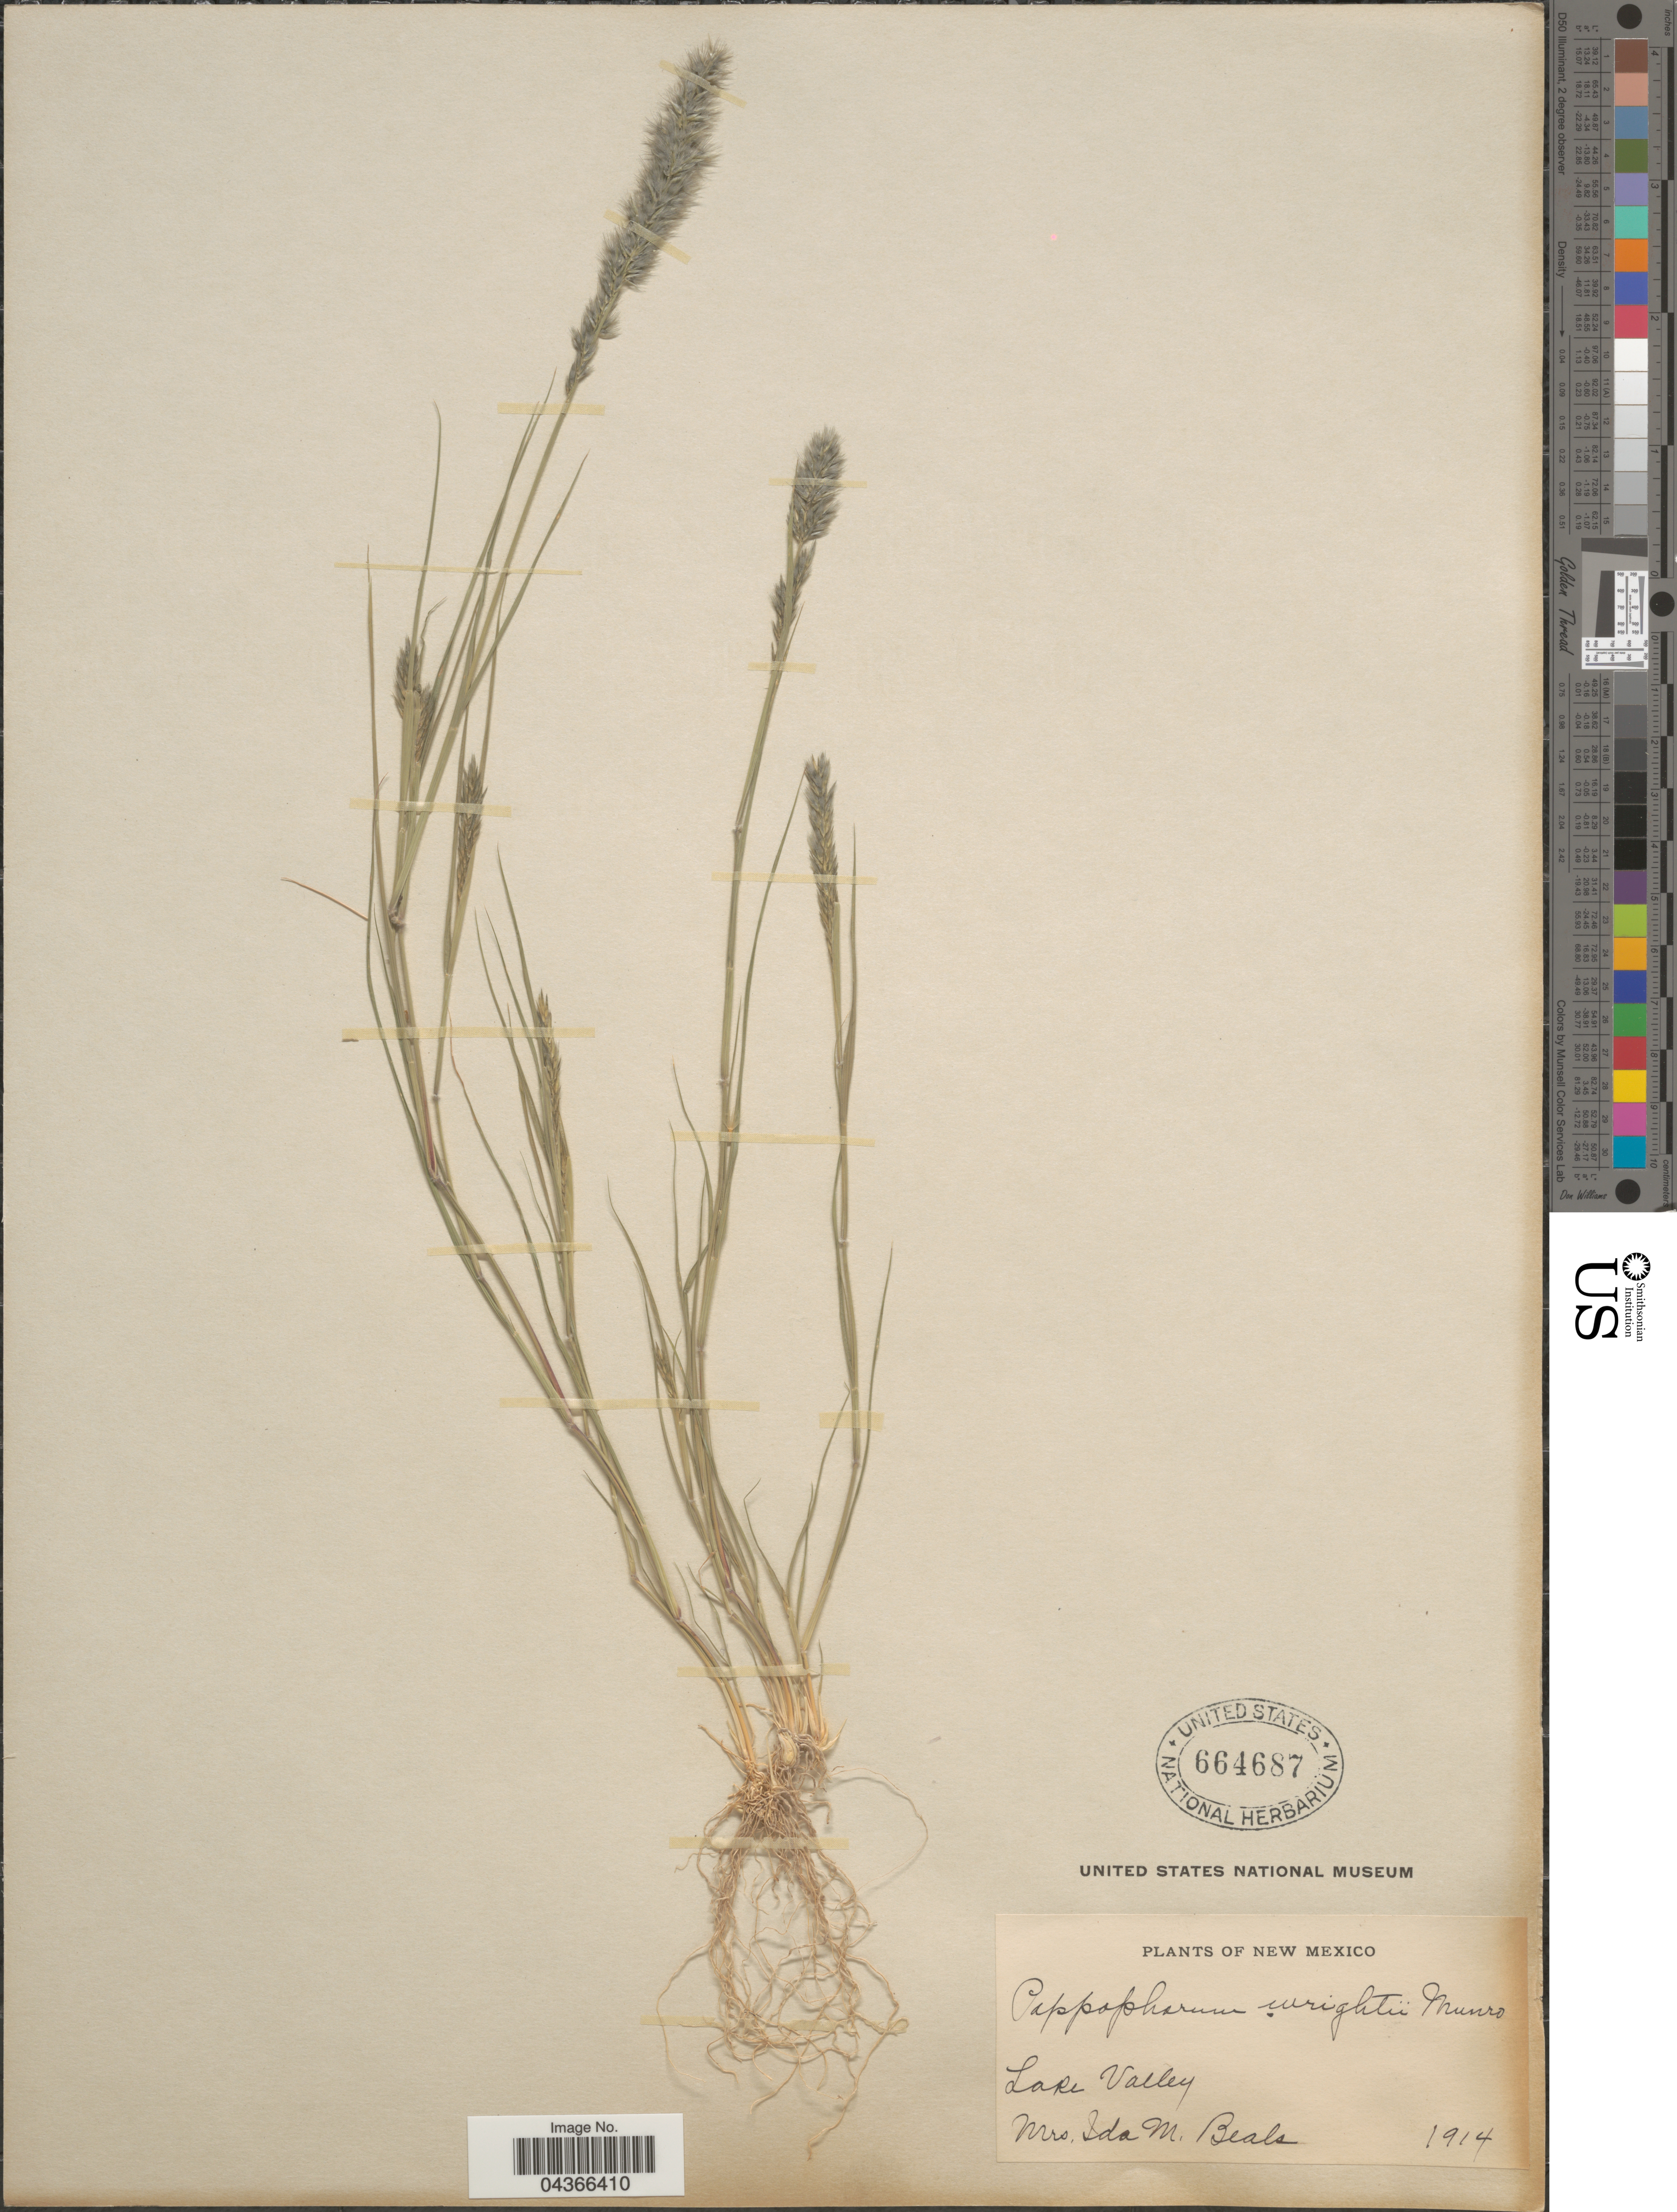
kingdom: Plantae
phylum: Tracheophyta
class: Liliopsida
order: Poales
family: Poaceae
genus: Enneapogon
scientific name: Enneapogon desvauxii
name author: P. Beauv.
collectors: I. Beals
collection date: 1914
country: United States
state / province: New Mexico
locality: Lake Valley.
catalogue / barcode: US 664687